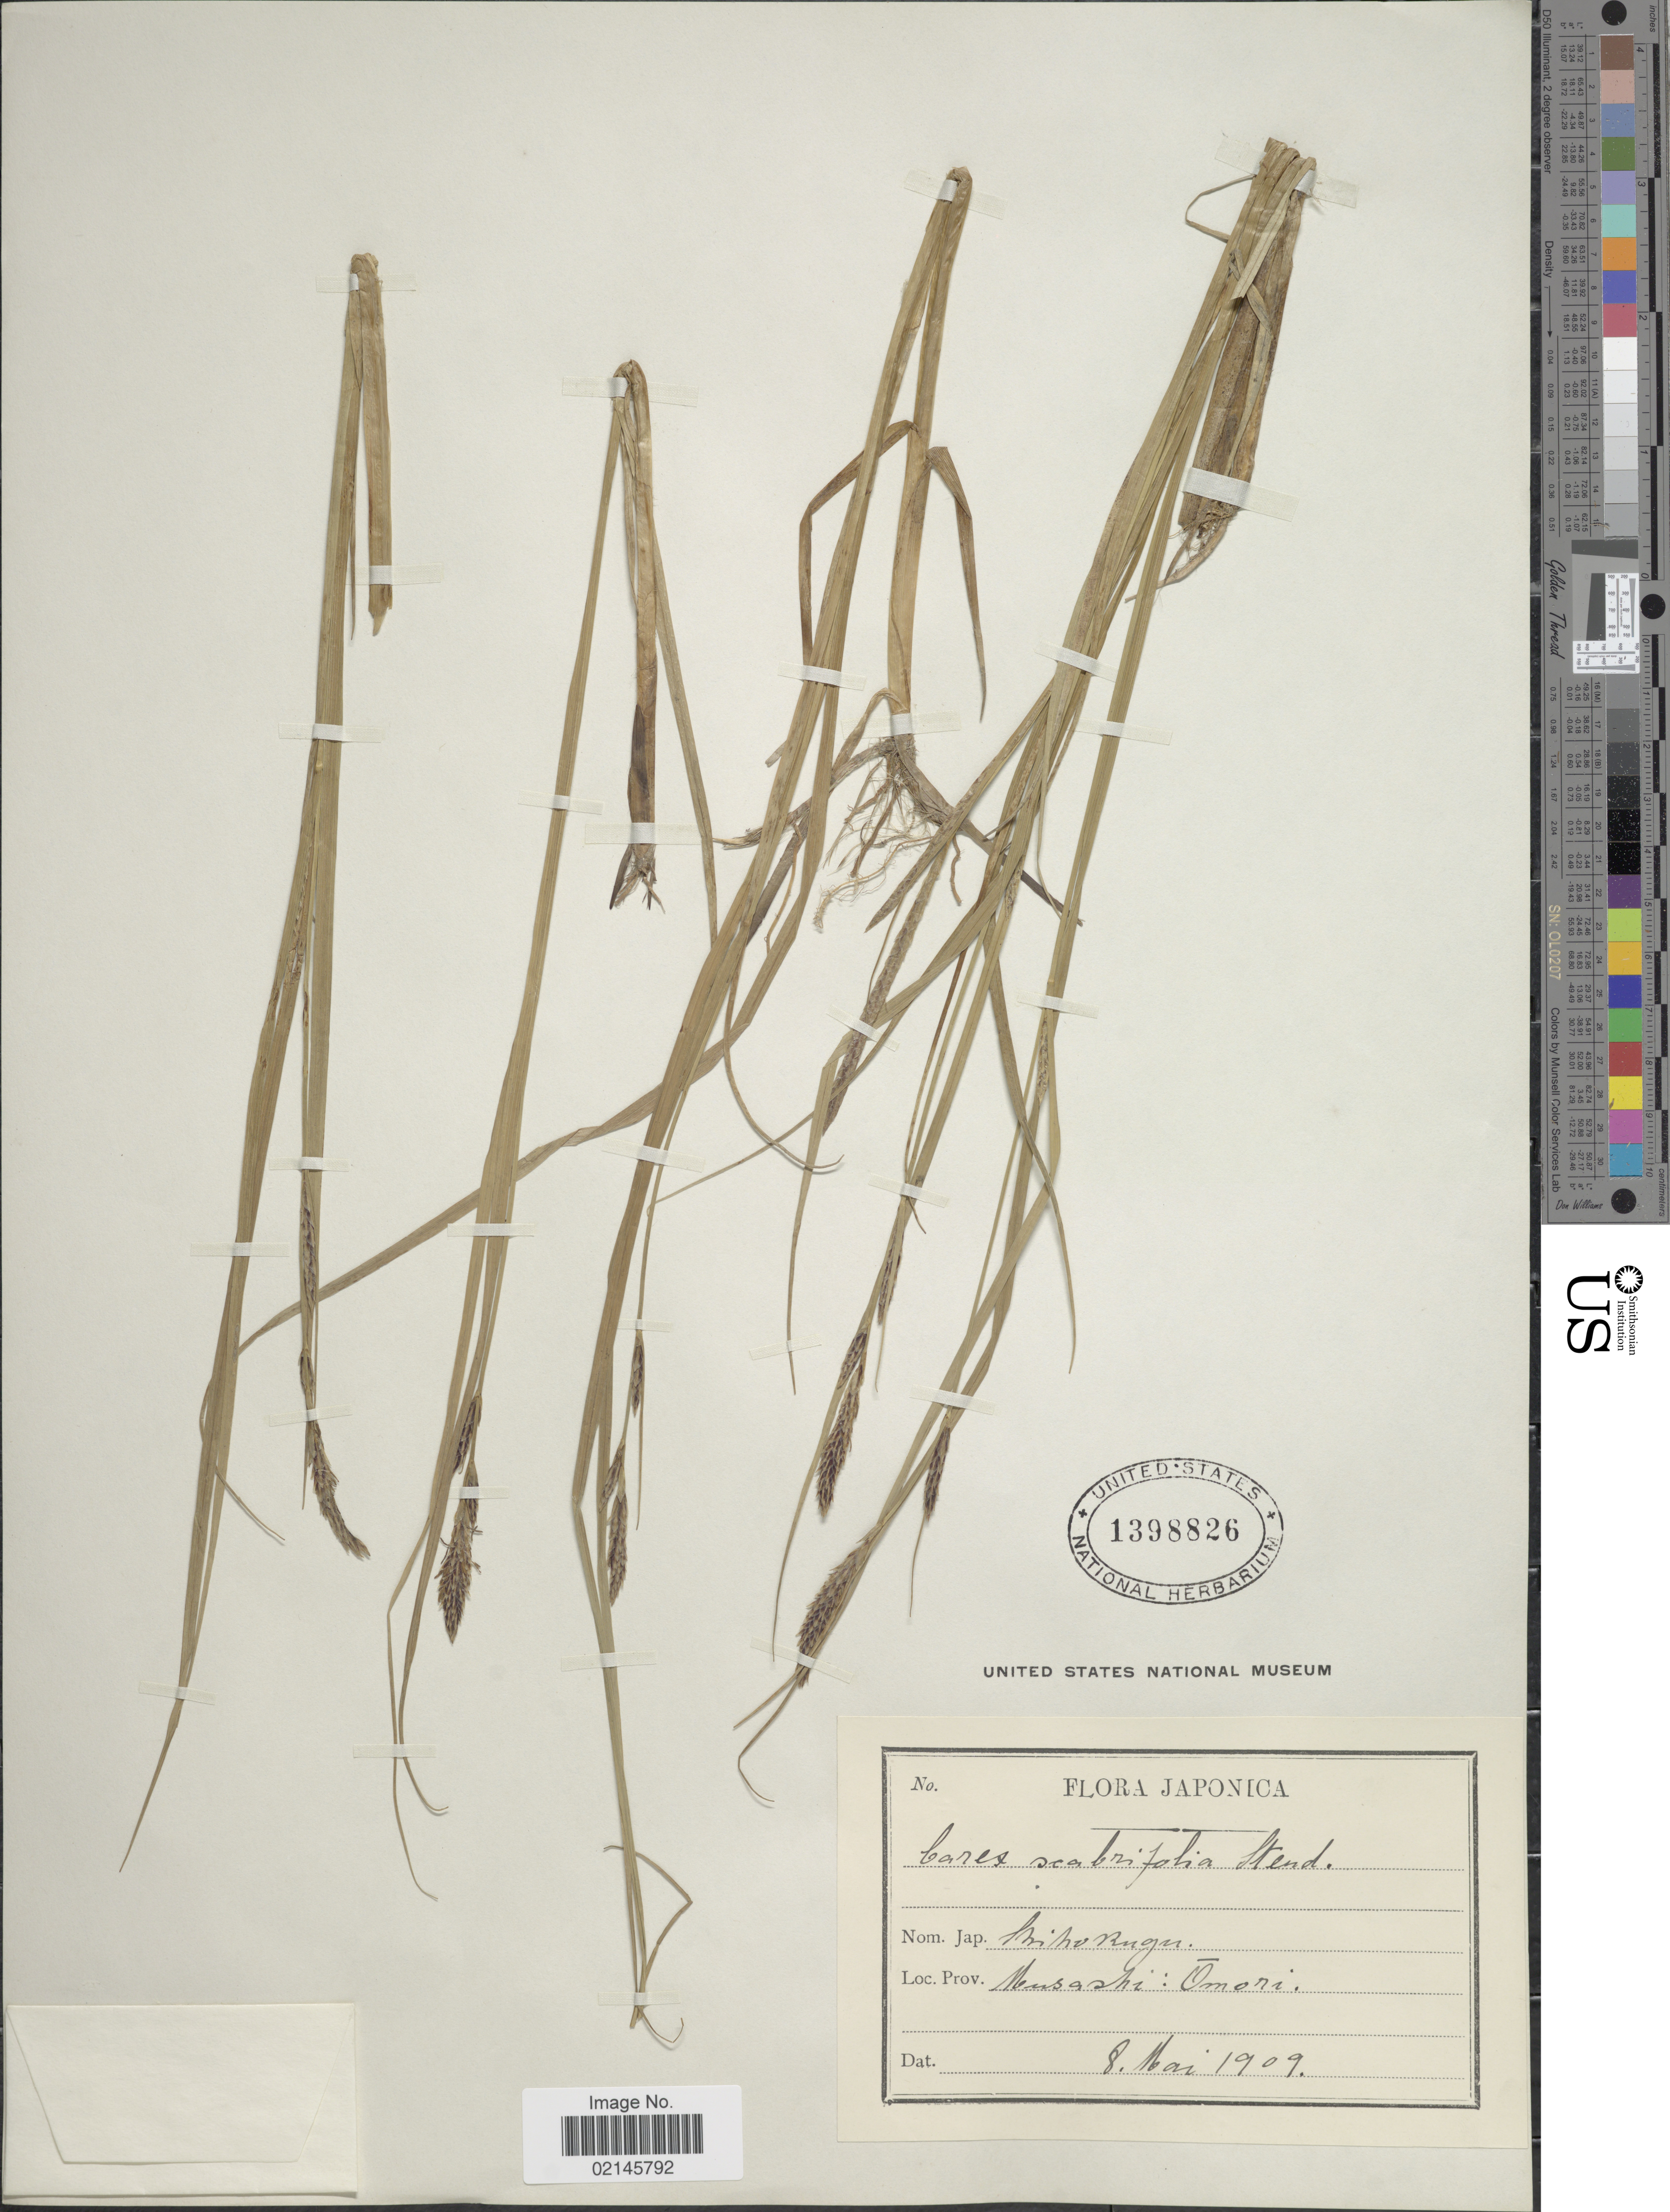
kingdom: Plantae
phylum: Tracheophyta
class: Liliopsida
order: Poales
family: Cyperaceae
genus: Carex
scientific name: Carex scabrifolia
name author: Steud.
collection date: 1909-05-08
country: Japan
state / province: Aomori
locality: Musashi: Omori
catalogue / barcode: US 1398826